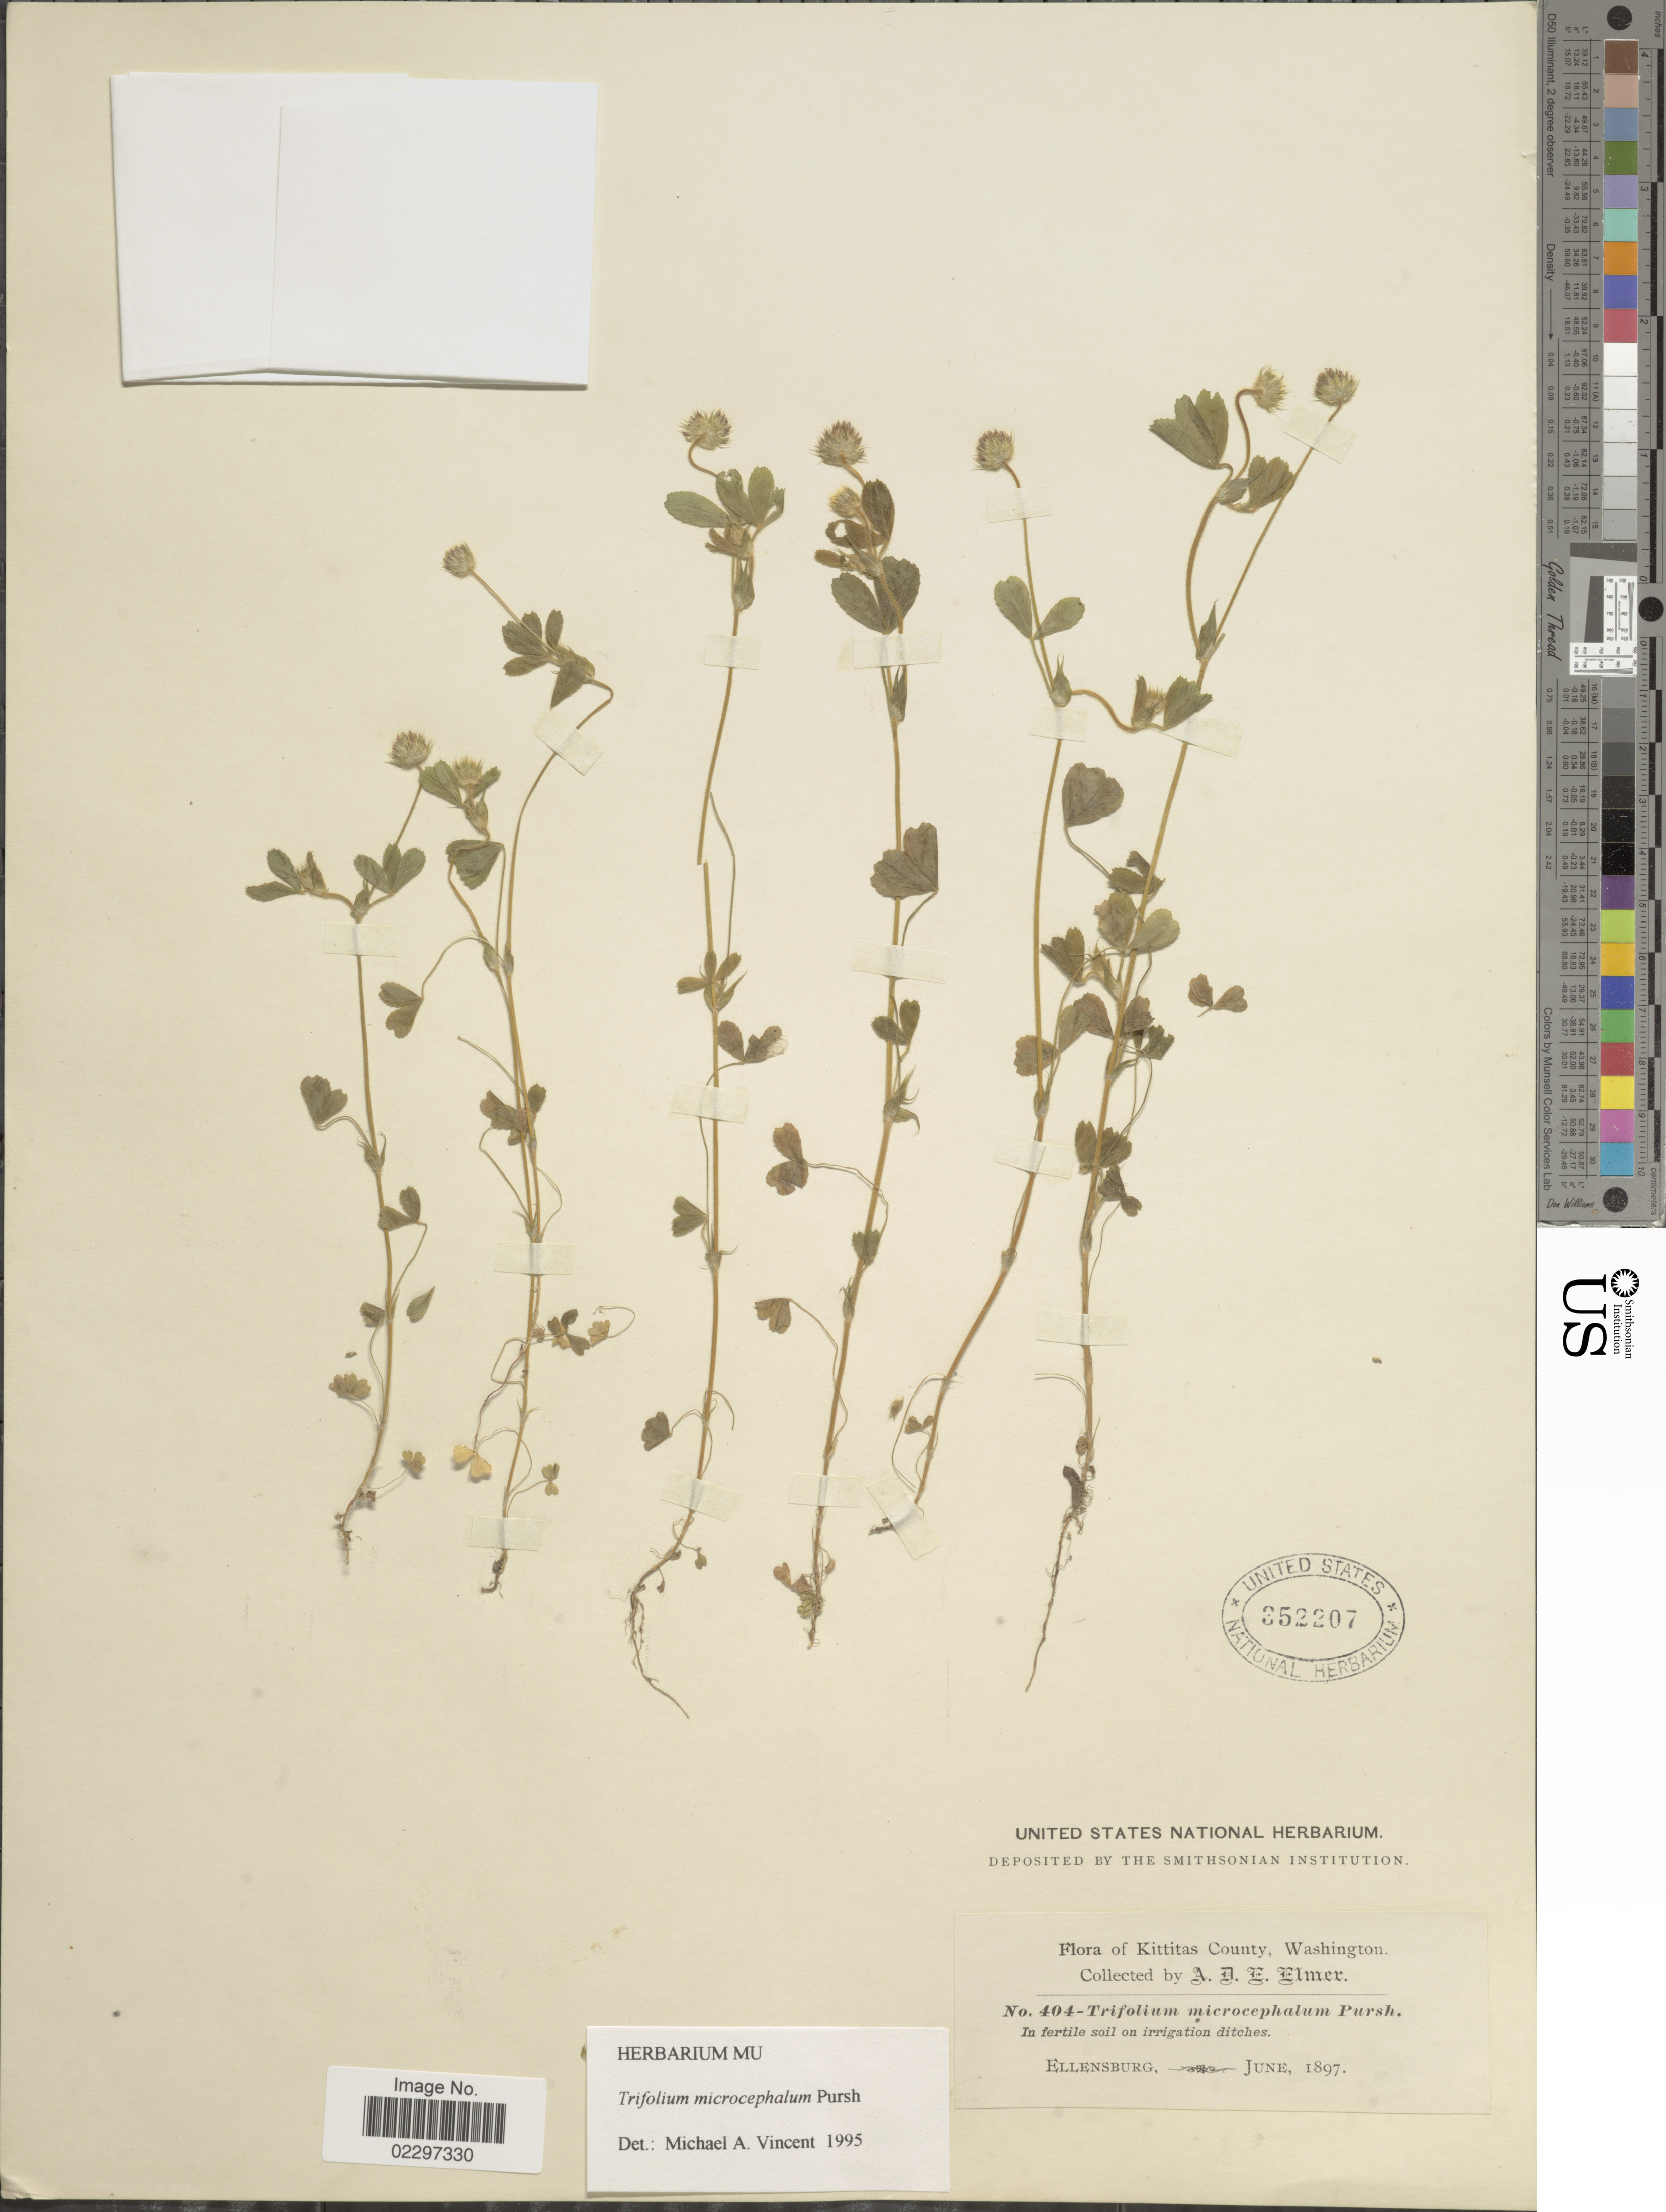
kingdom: Plantae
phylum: Tracheophyta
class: Magnoliopsida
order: Fabales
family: Fabaceae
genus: Trifolium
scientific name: Trifolium microcephalum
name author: Pursh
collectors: A. D. E. Elmer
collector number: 404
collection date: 1897-06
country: United States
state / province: Washington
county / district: Kittitas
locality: Kittitas County. Ellensburg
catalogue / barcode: US 352207